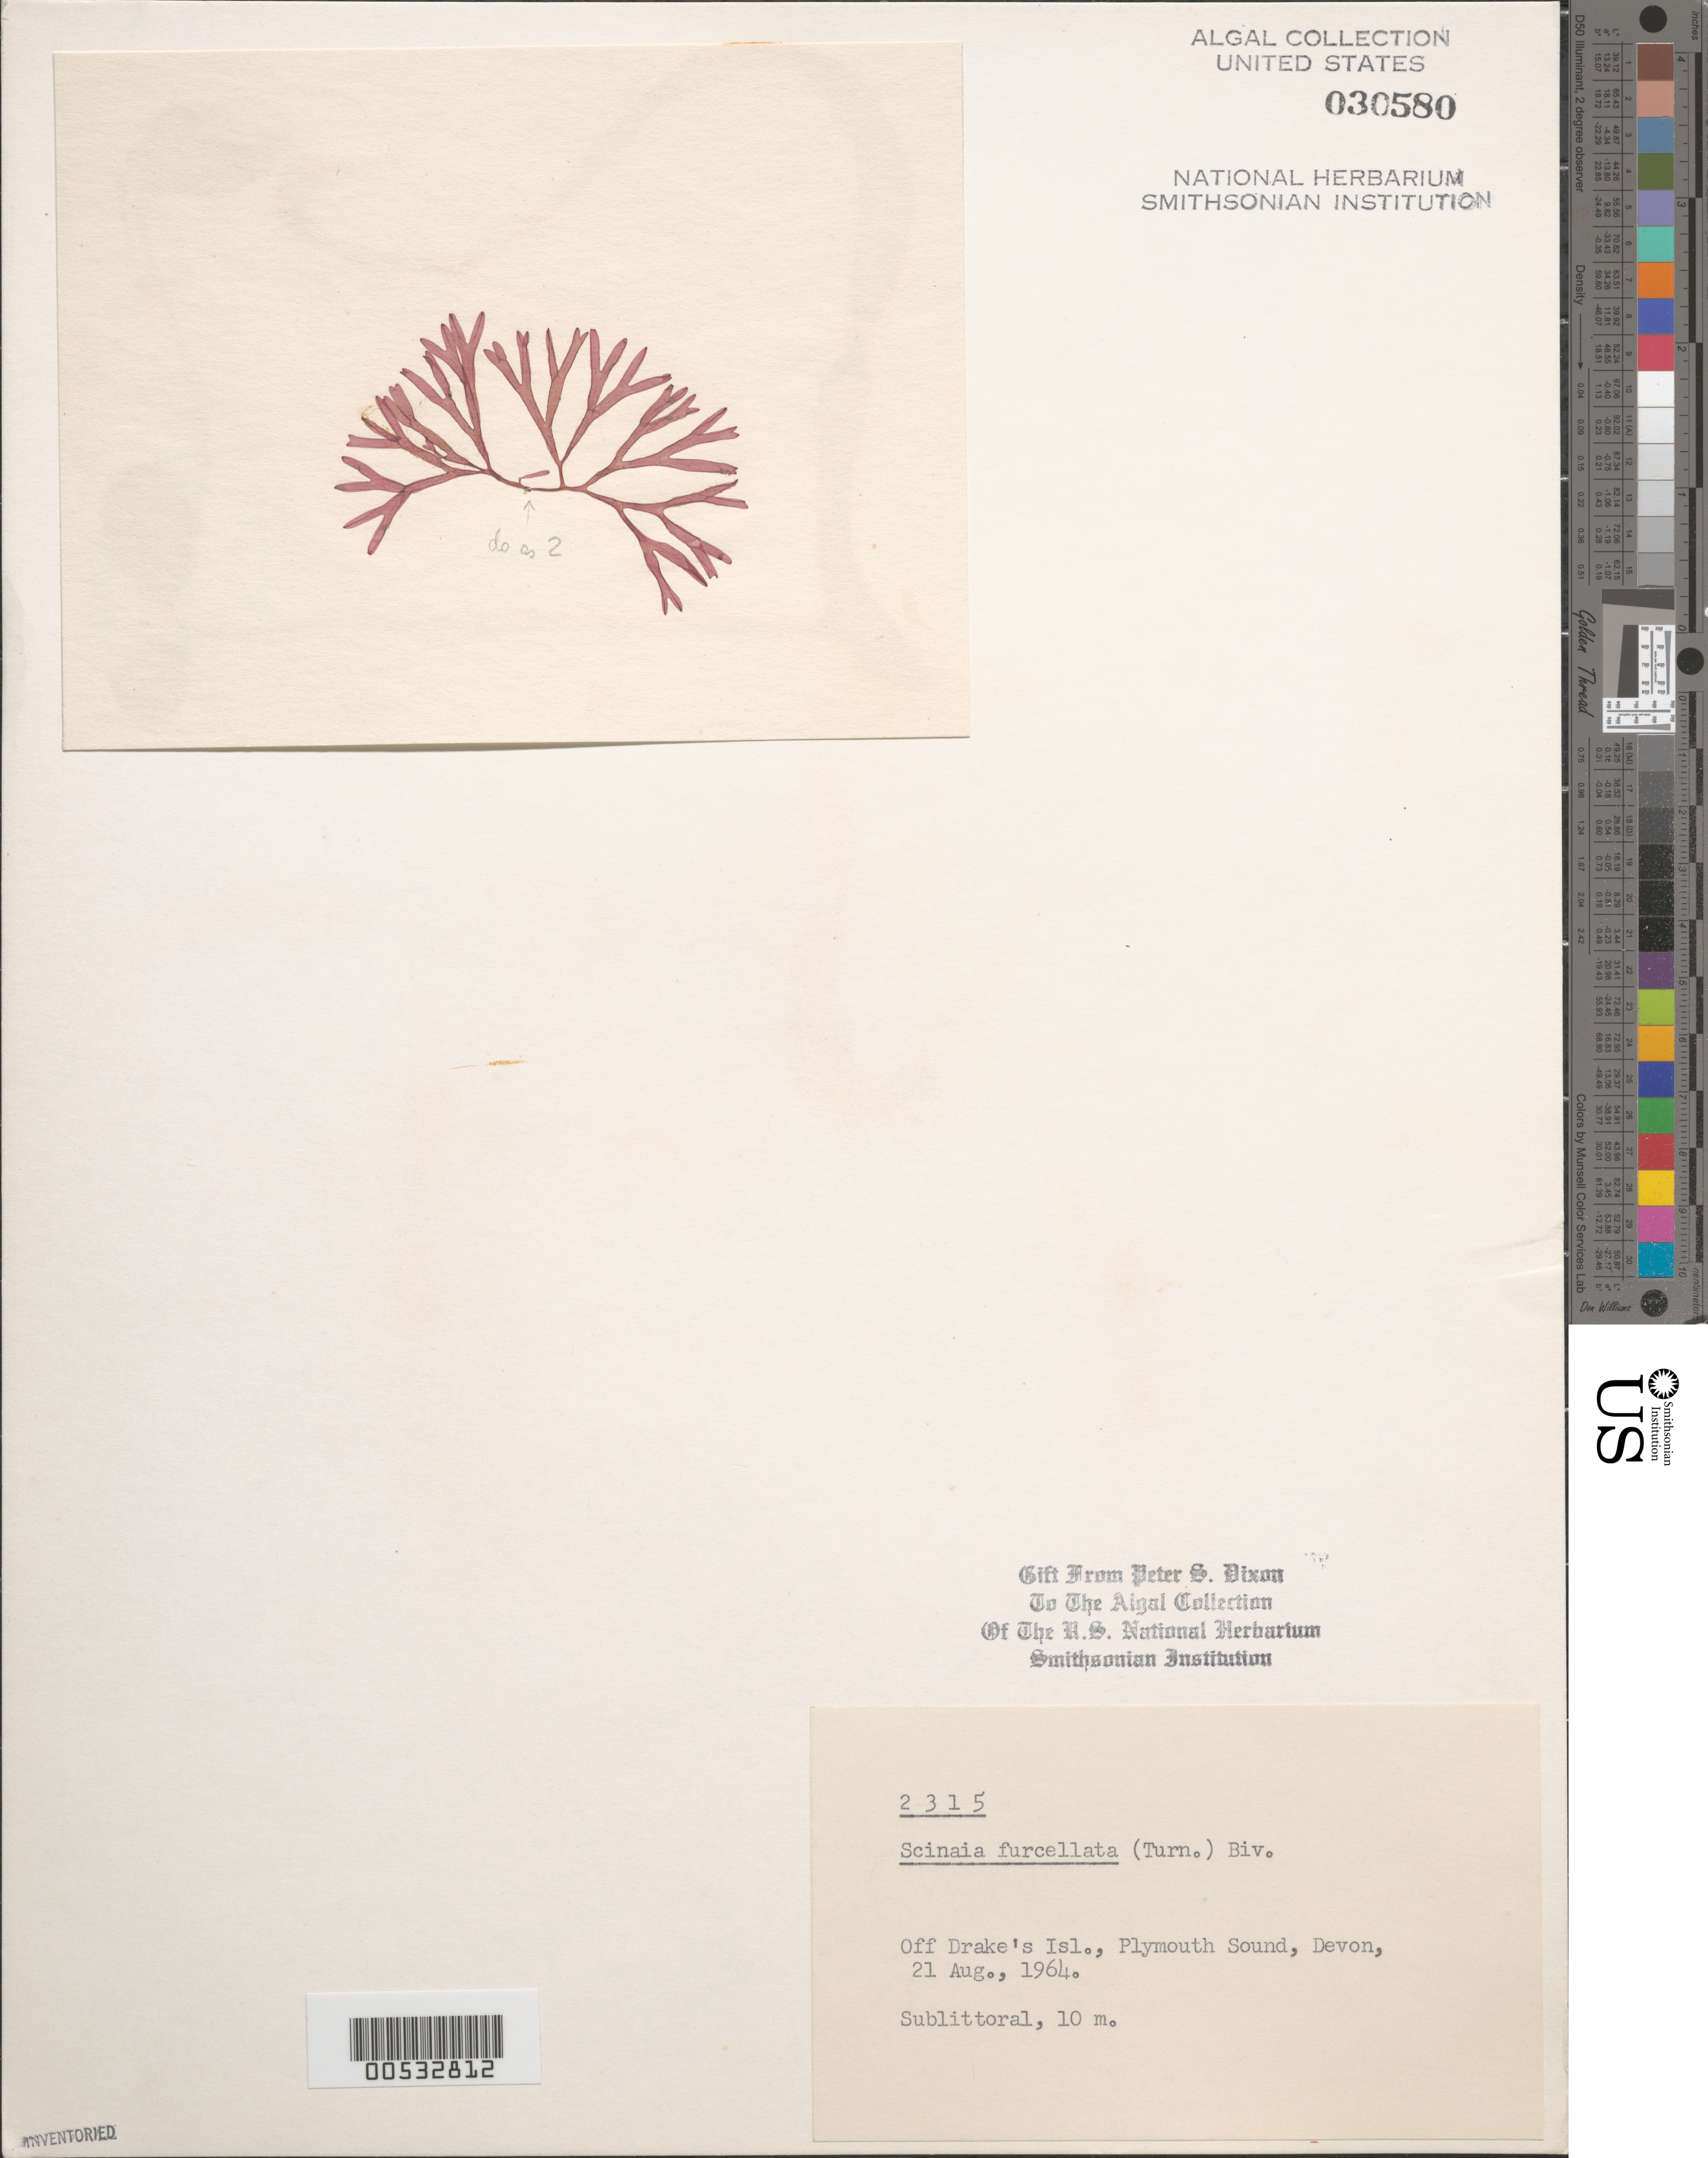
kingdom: Plantae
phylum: Rhodophyta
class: Florideophyceae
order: Nemaliales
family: Scinaiaceae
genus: Scinaia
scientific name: Scinaia furcellata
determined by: Dixon, P. S.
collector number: PSD 2315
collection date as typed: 21 Aug 1964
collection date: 1964-08-21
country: United Kingdom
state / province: England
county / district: Devon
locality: Plymouth Sound, off Drake's Island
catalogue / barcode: US 30580